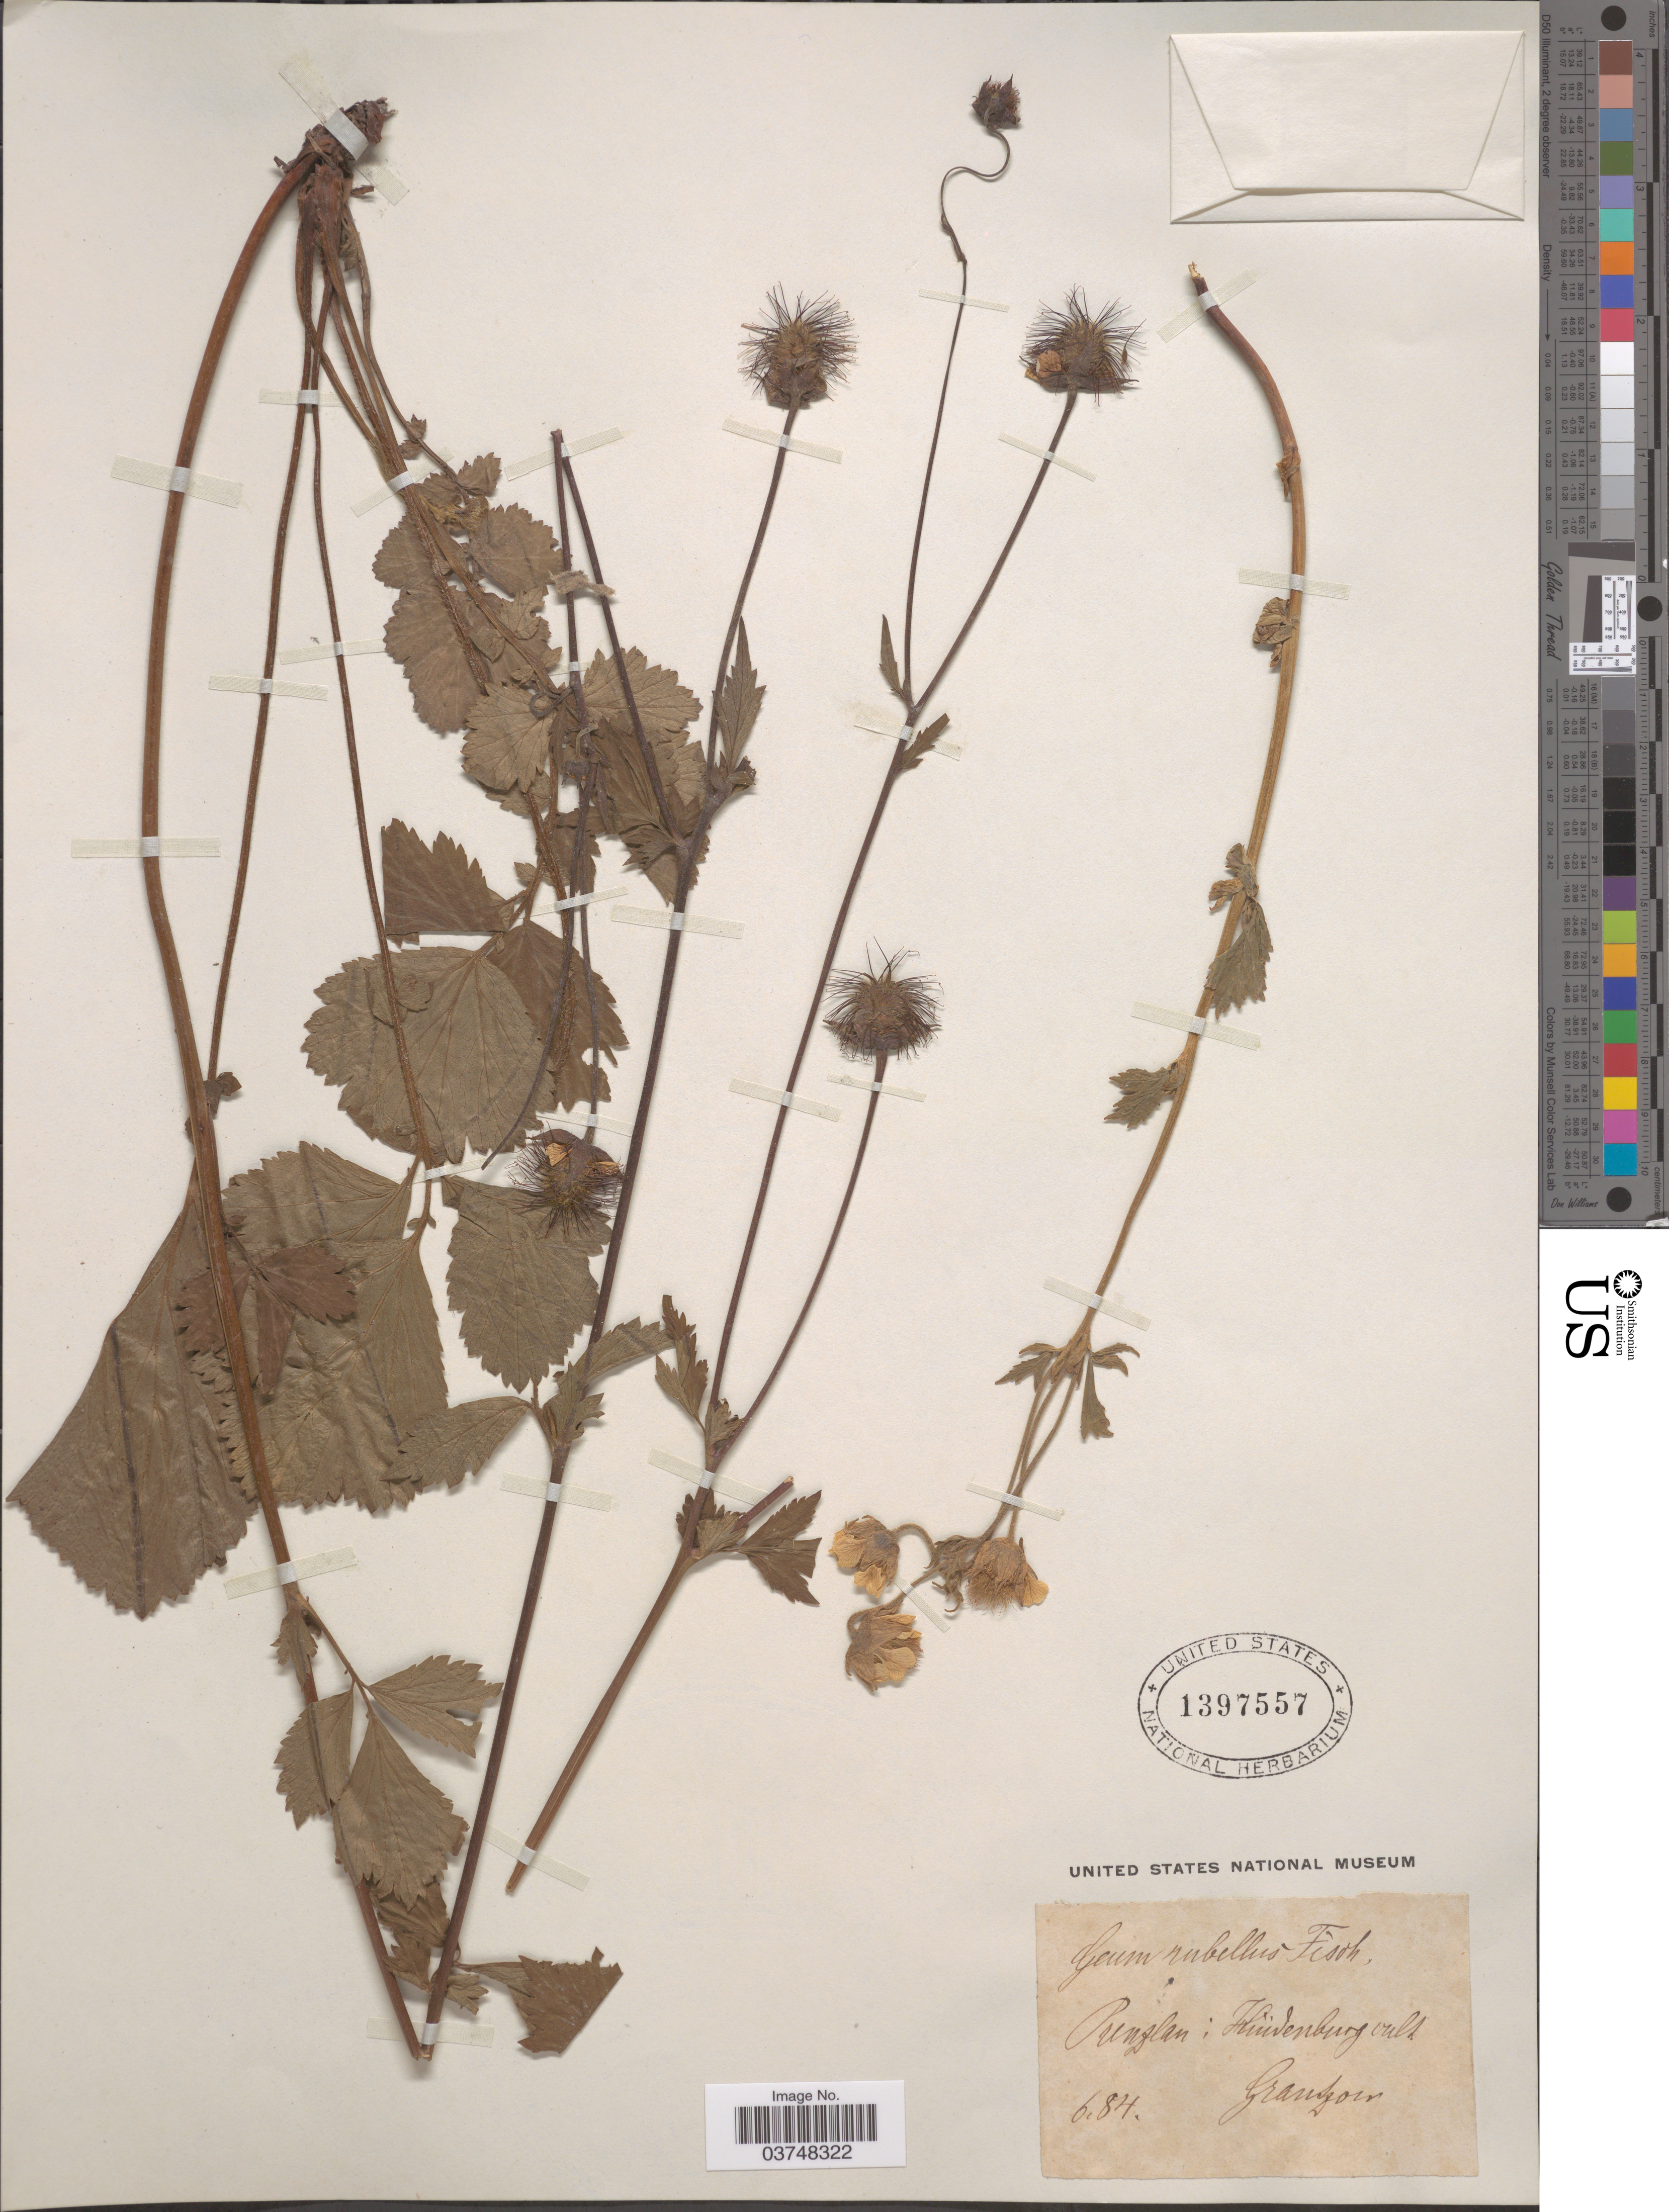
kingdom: Plantae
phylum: Tracheophyta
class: Magnoliopsida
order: Rosales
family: Rosaceae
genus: Geum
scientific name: Geum rubellum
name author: Fisch. & C.A. Mey.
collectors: Grantzow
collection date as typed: Transcribed d/m/y: /6/84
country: Germany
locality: Prenzlau: Hindenburg vult. [interpreted]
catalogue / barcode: US 1397557